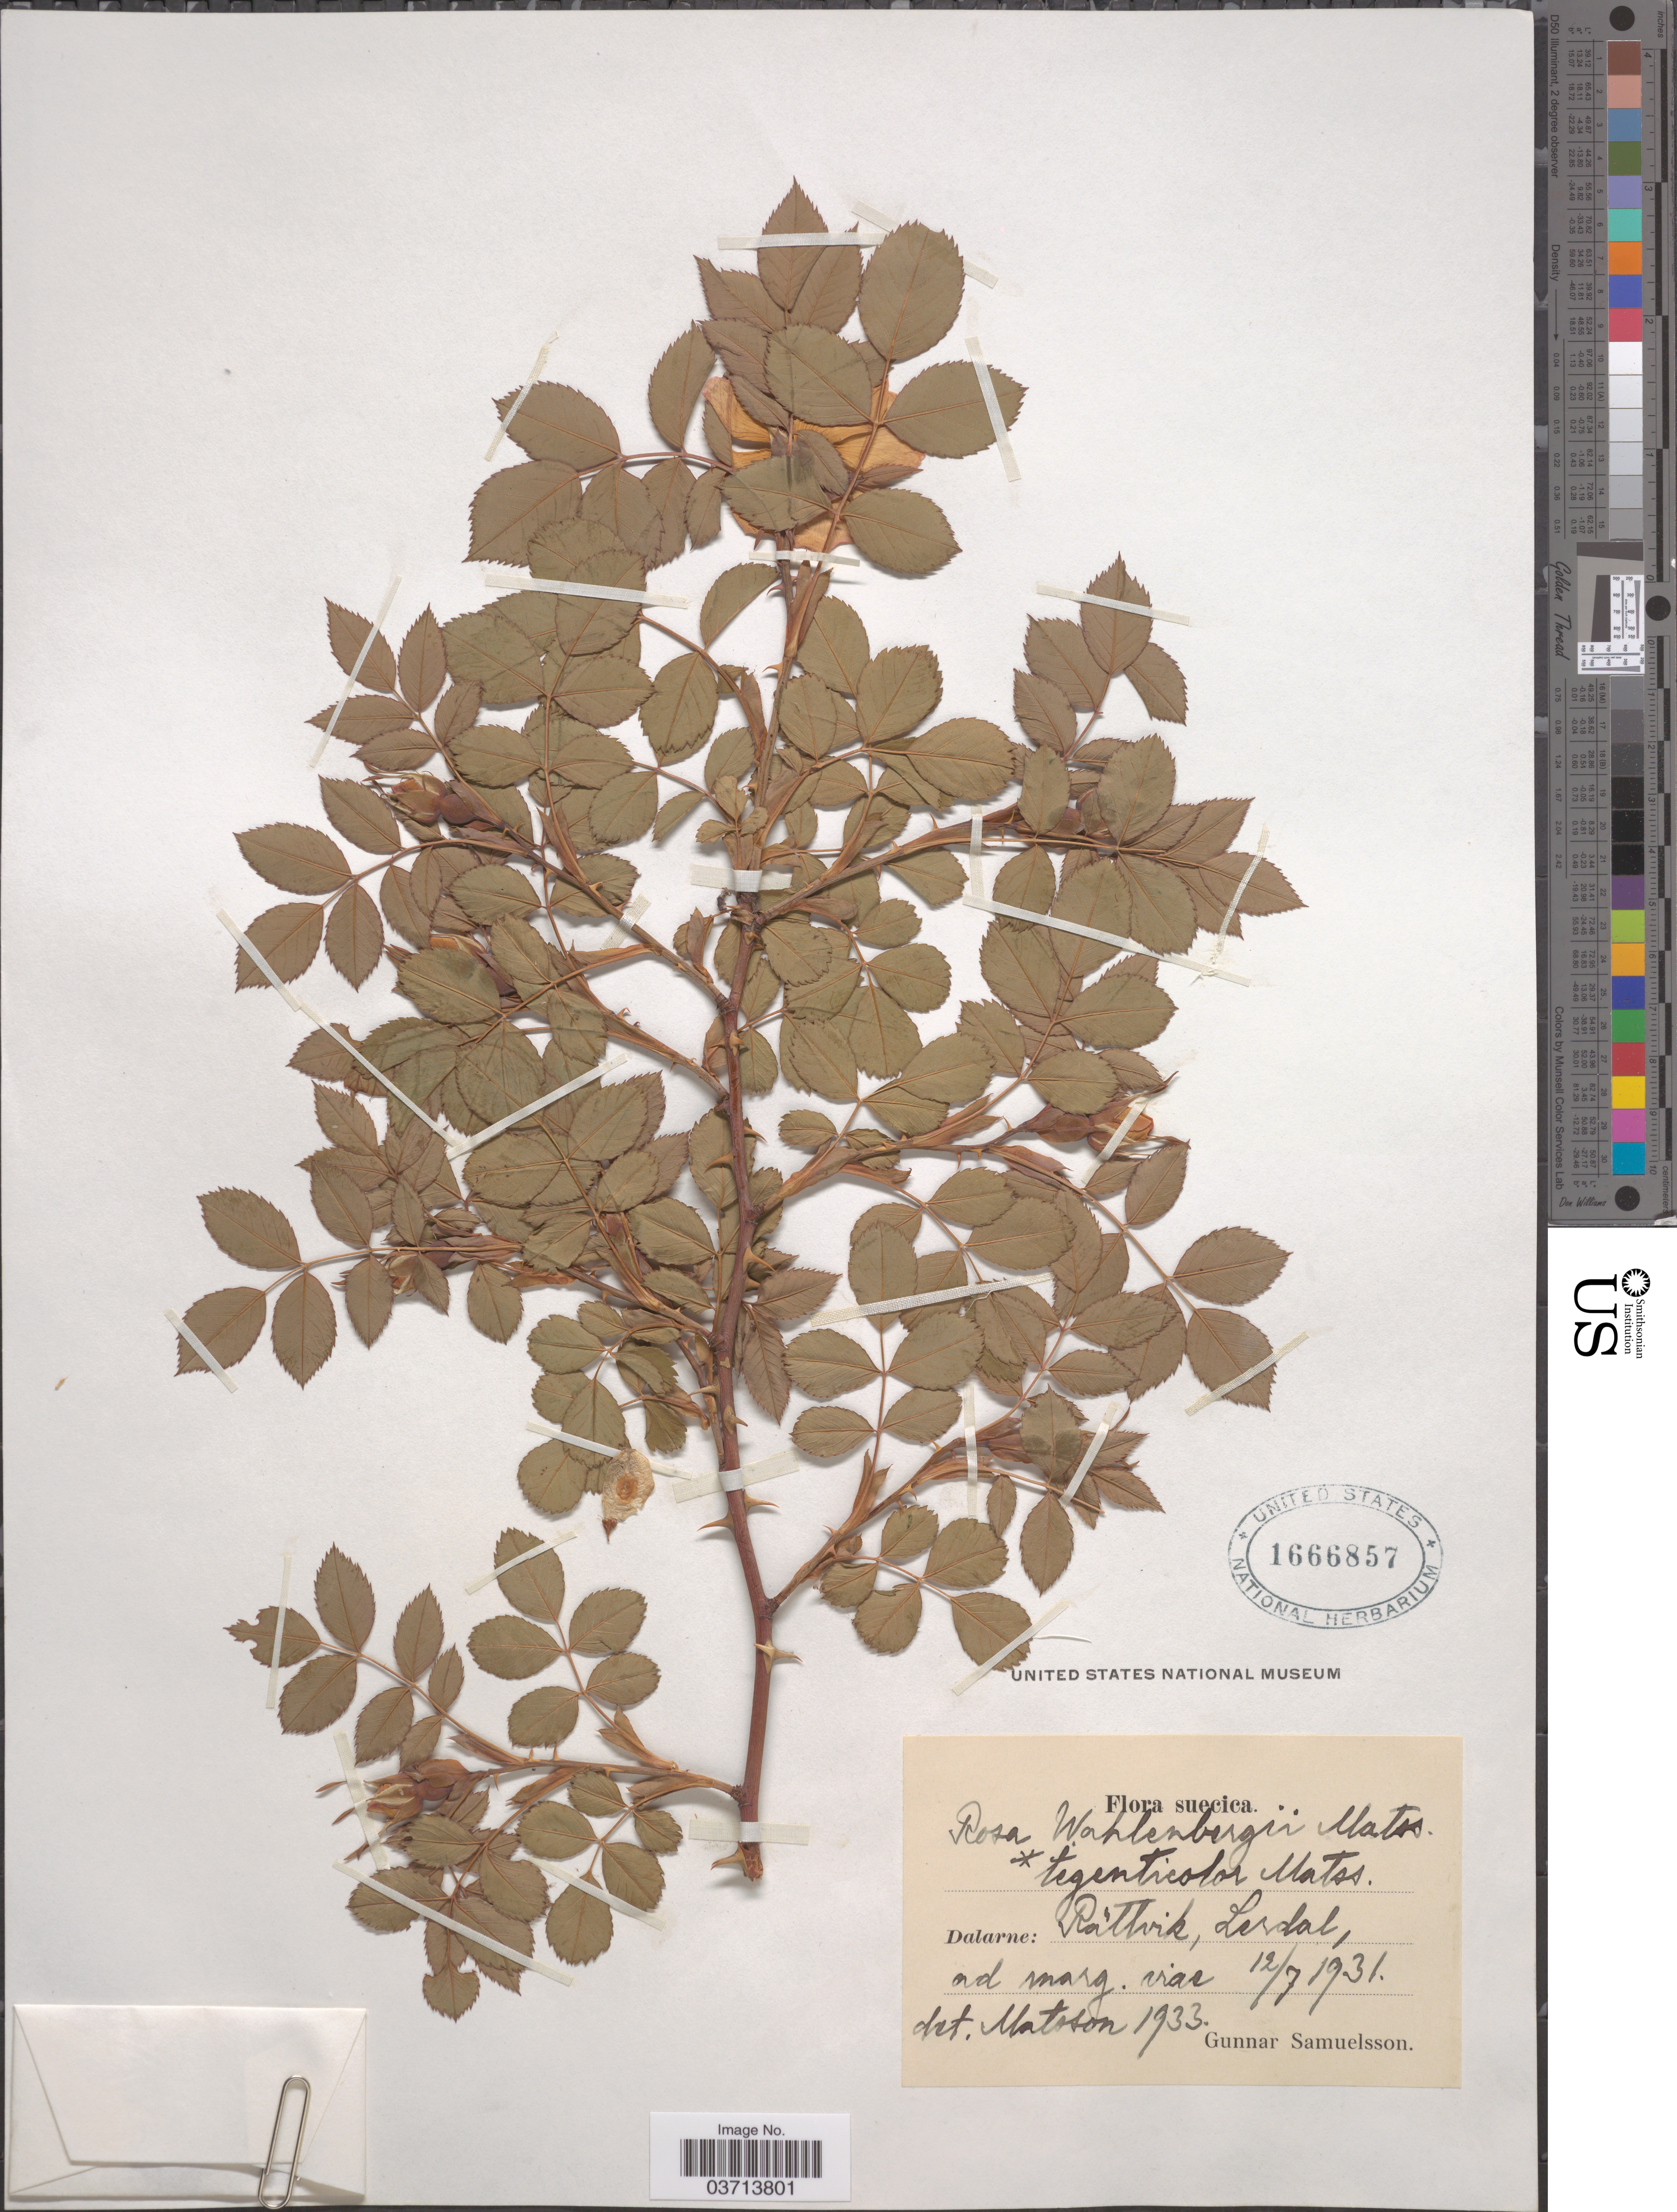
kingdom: Plantae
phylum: Tracheophyta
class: Magnoliopsida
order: Rosales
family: Rosaceae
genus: Rosa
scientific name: Rosa wahlenbergii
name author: Matsson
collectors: G. Samuelsson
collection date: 1931-07-12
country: Sweden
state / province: Dalarna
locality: Suecica. Dalarne: Rãttvik, Lerdal, ad marg. vias.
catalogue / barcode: US 1666857